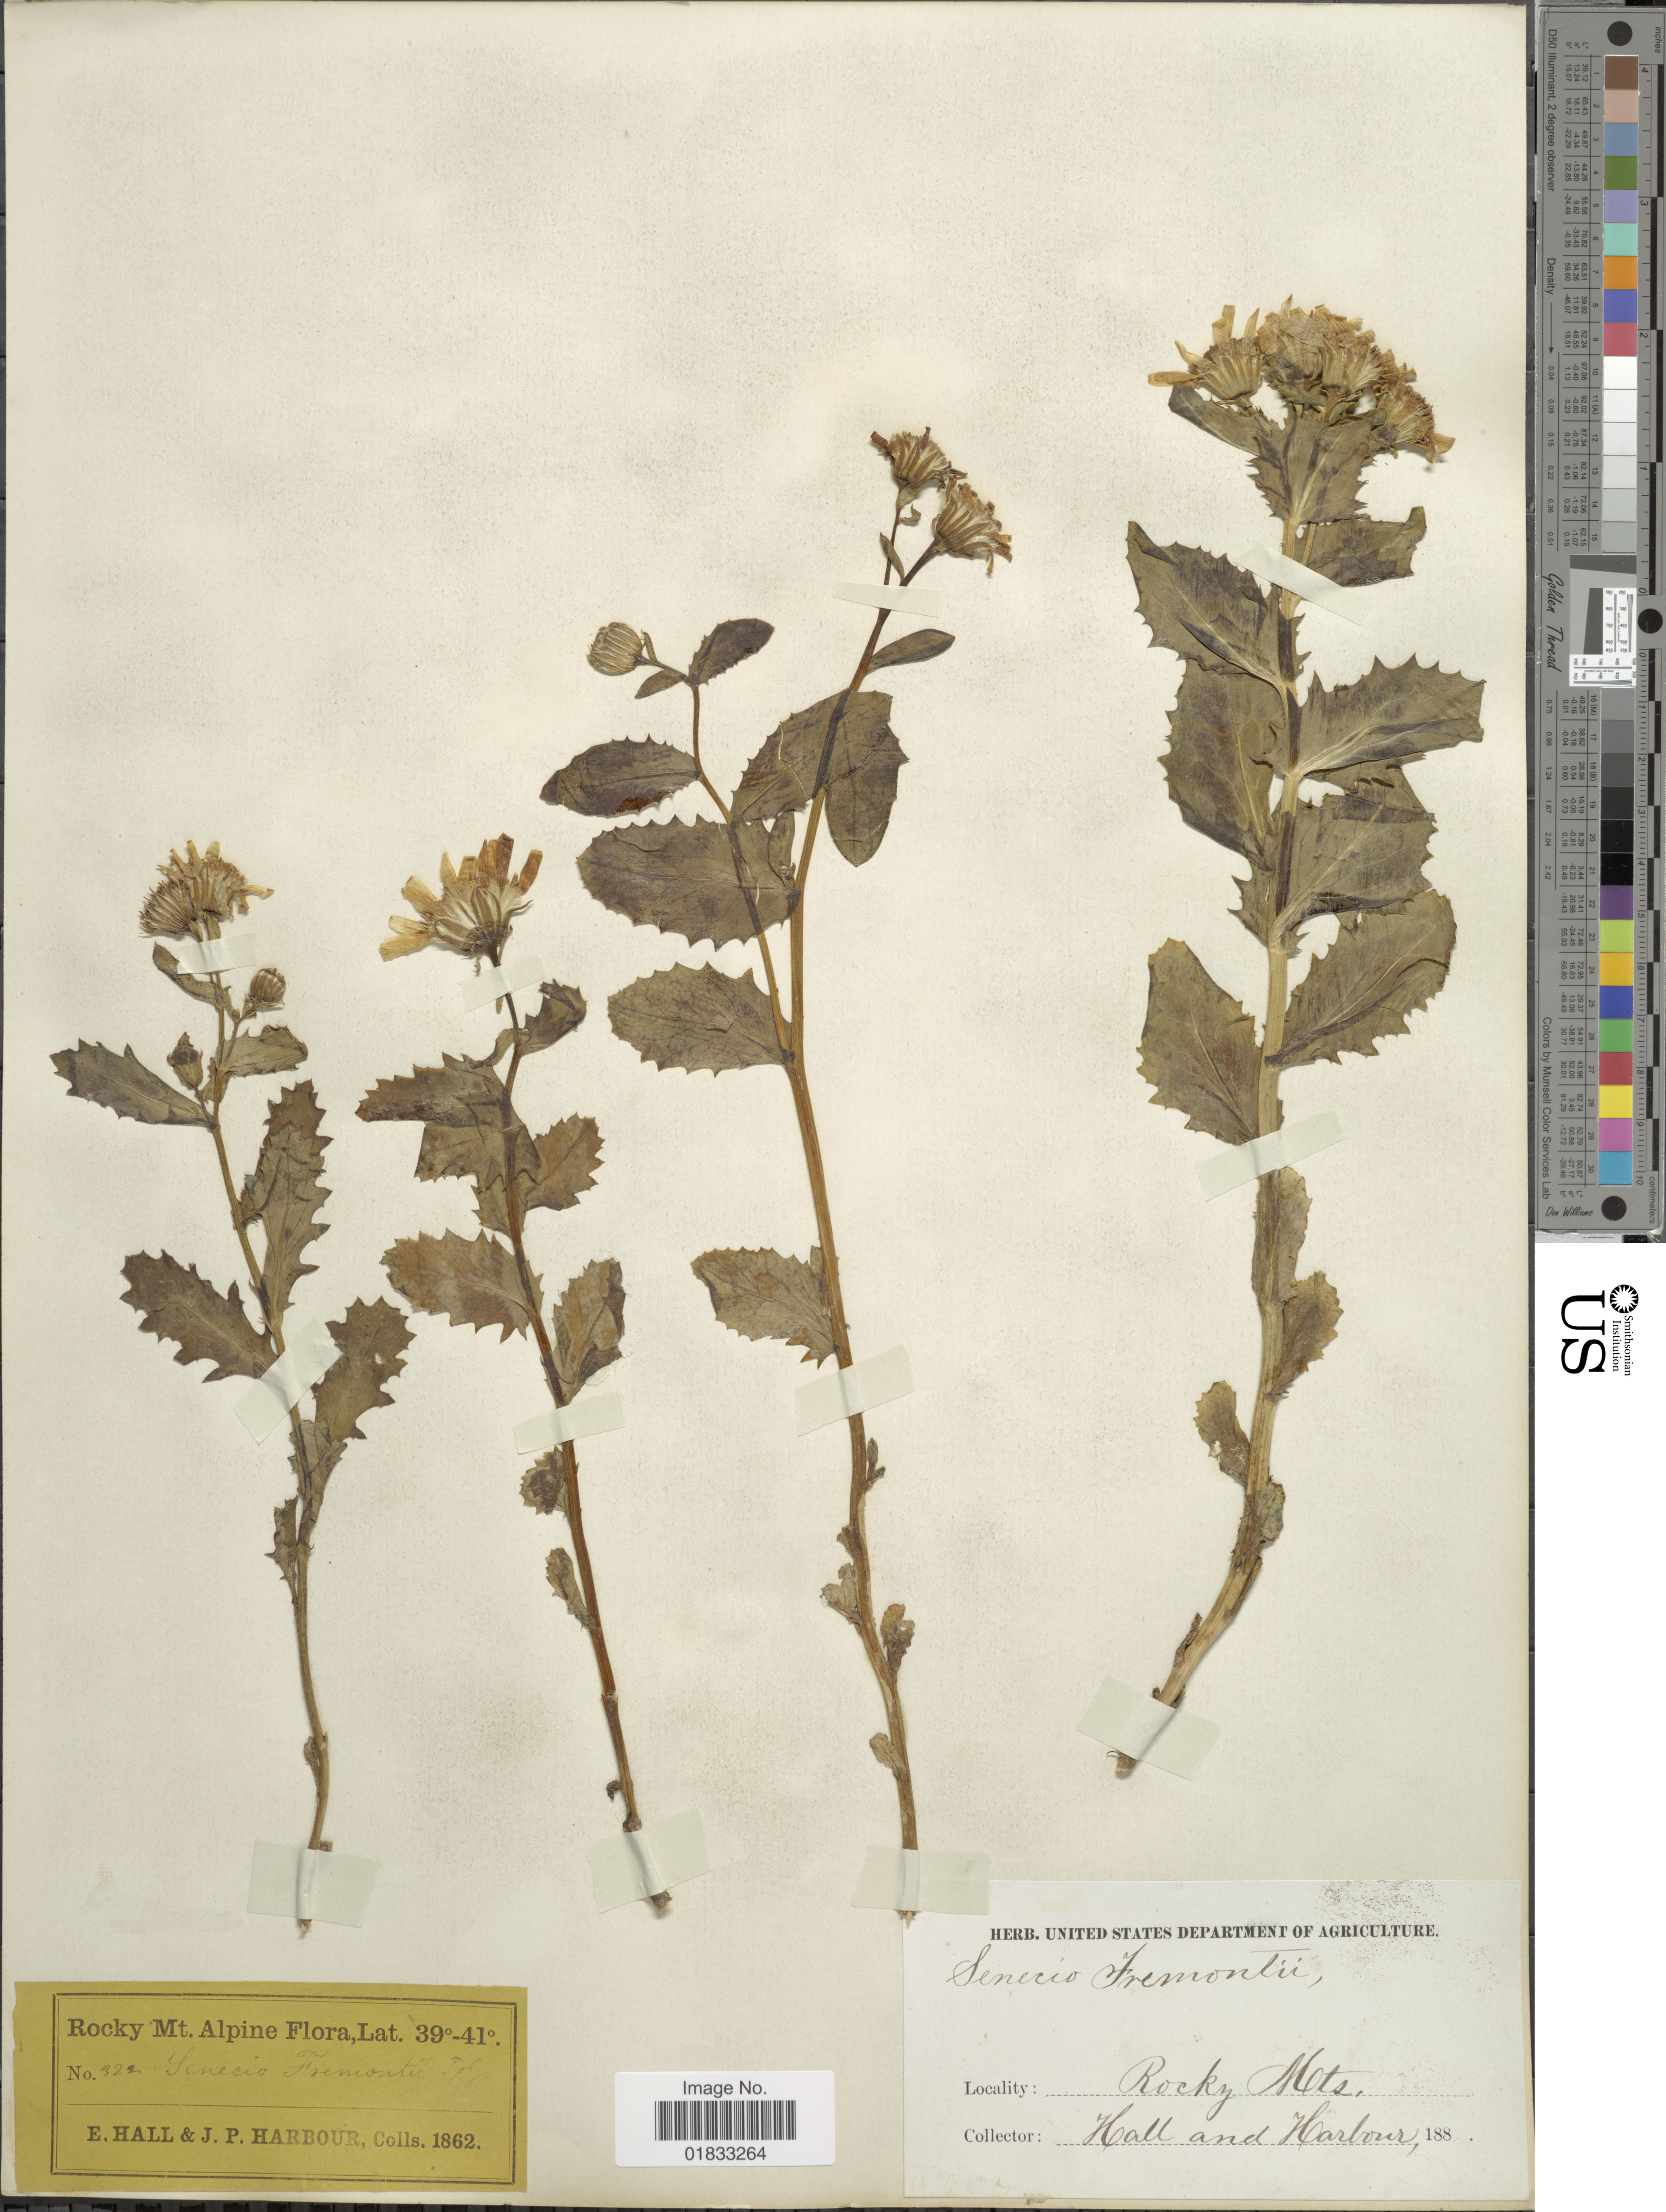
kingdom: Plantae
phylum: Tracheophyta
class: Magnoliopsida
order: Asterales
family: Asteraceae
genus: Senecio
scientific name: Senecio fremontii var. blitoides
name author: (Greene) Cronq.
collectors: E. Hall & J. Harbour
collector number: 322*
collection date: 1862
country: United States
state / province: Colorado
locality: Rocky Mt. Alpine Flora